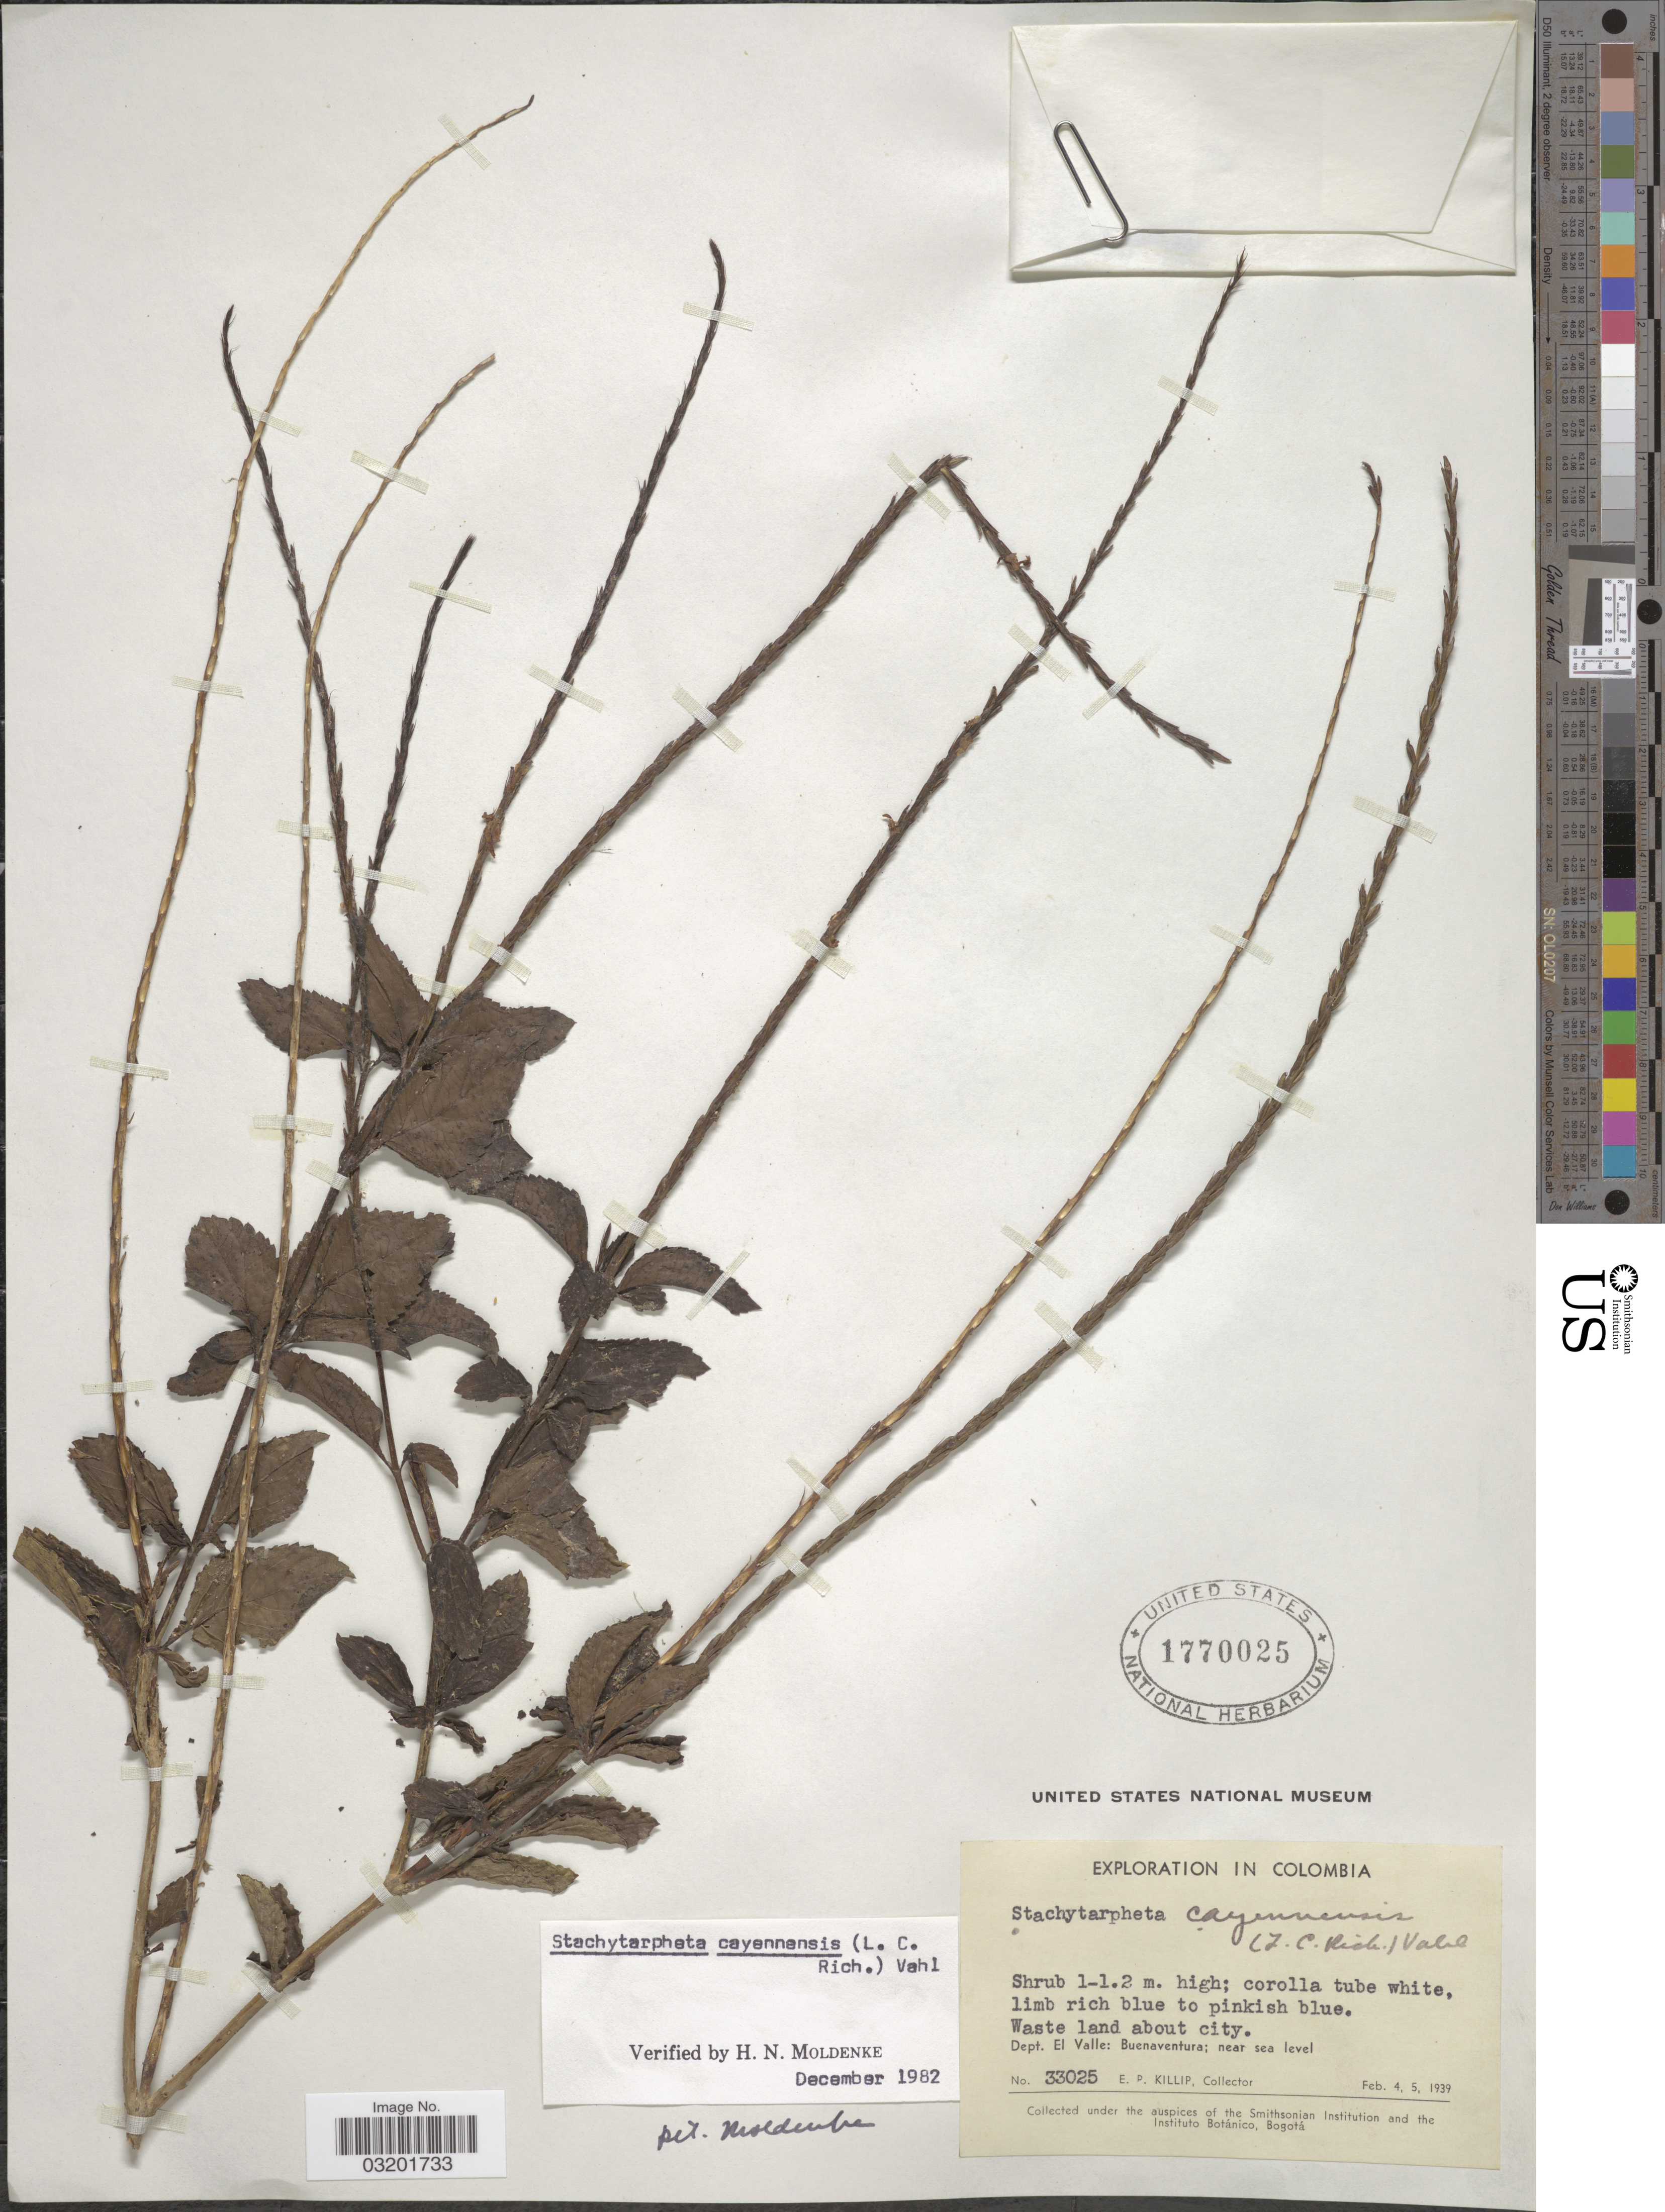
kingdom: Plantae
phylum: Tracheophyta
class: Magnoliopsida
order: Lamiales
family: Verbenaceae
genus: Stachytarpheta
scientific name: Stachytarpheta cayennensis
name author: (Rich.) Vahl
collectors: E. P. Killip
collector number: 33025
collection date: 1939-02-04/1939-02-05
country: Colombia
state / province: Valle del Cauca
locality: Waste land about city. Dept. El Valle: Buenaventura.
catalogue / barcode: US 1770025